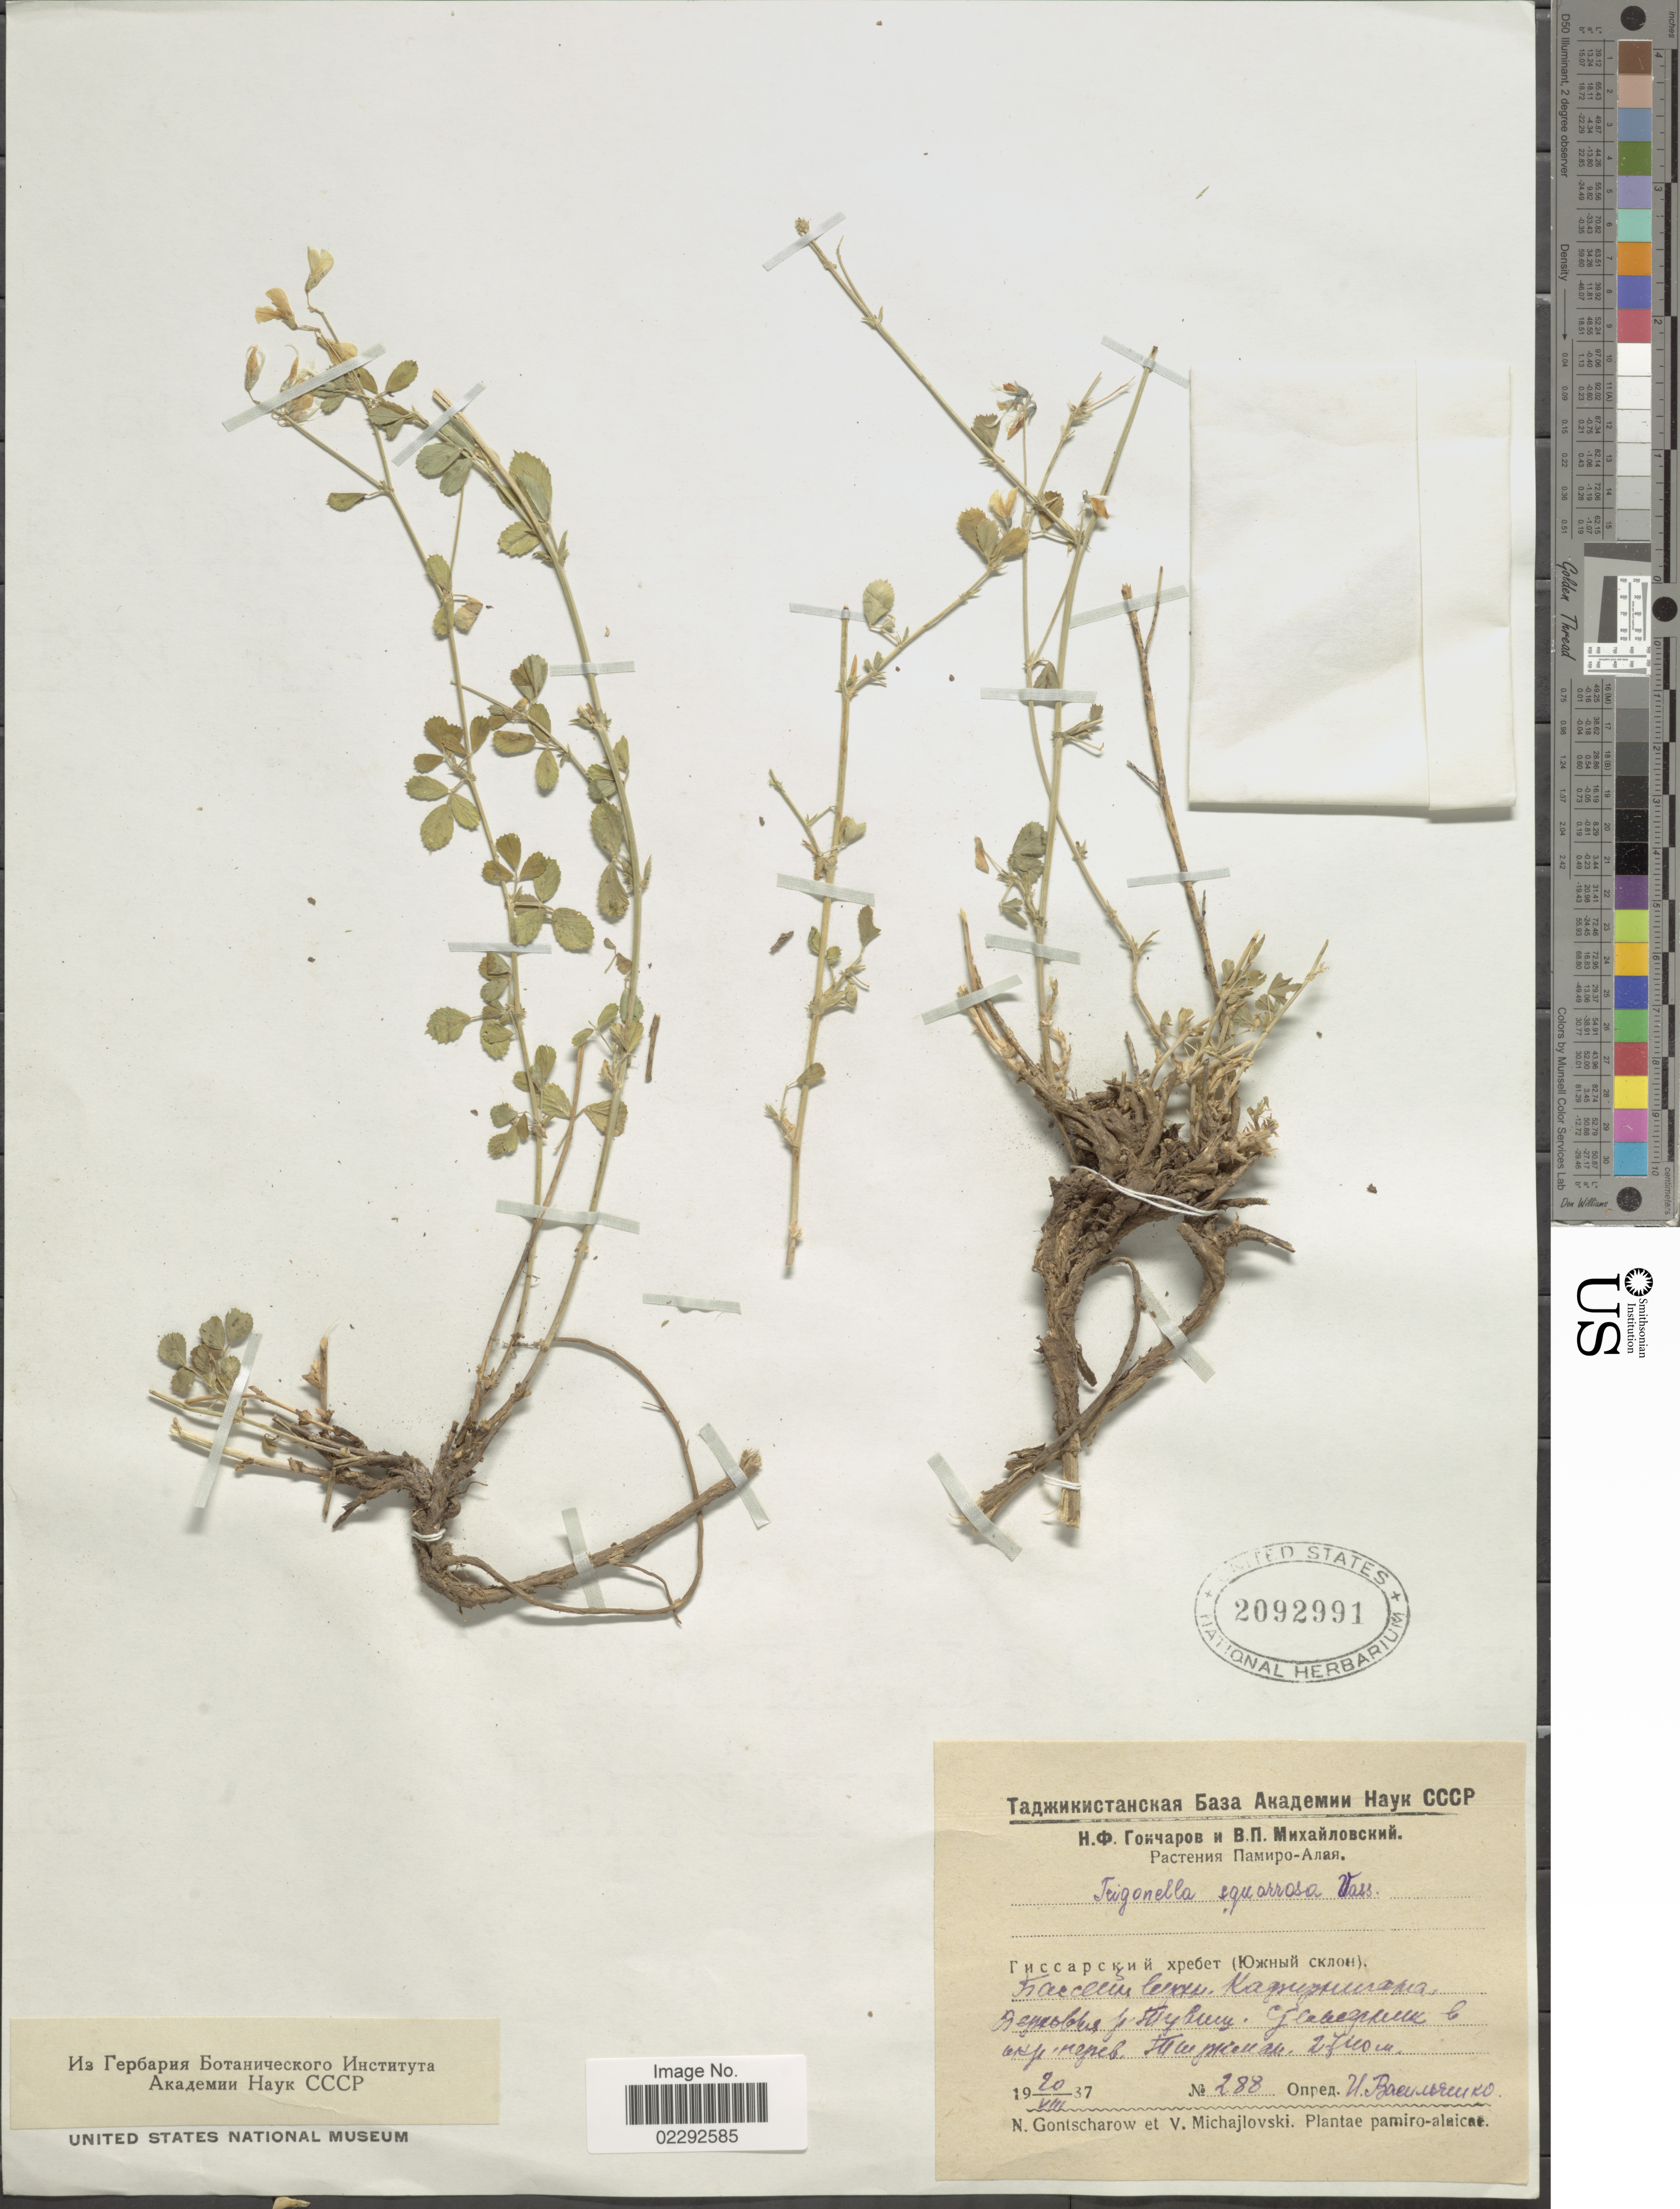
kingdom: Plantae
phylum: Tracheophyta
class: Magnoliopsida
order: Fabales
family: Fabaceae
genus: Trigonella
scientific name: Trigonella squarrosa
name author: Vassilcz.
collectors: N. Gontscharow & V. Michajlovski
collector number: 288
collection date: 1937-08-20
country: Tajikistan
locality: Gissarskiy khrebet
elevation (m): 2740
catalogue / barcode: US 2092991